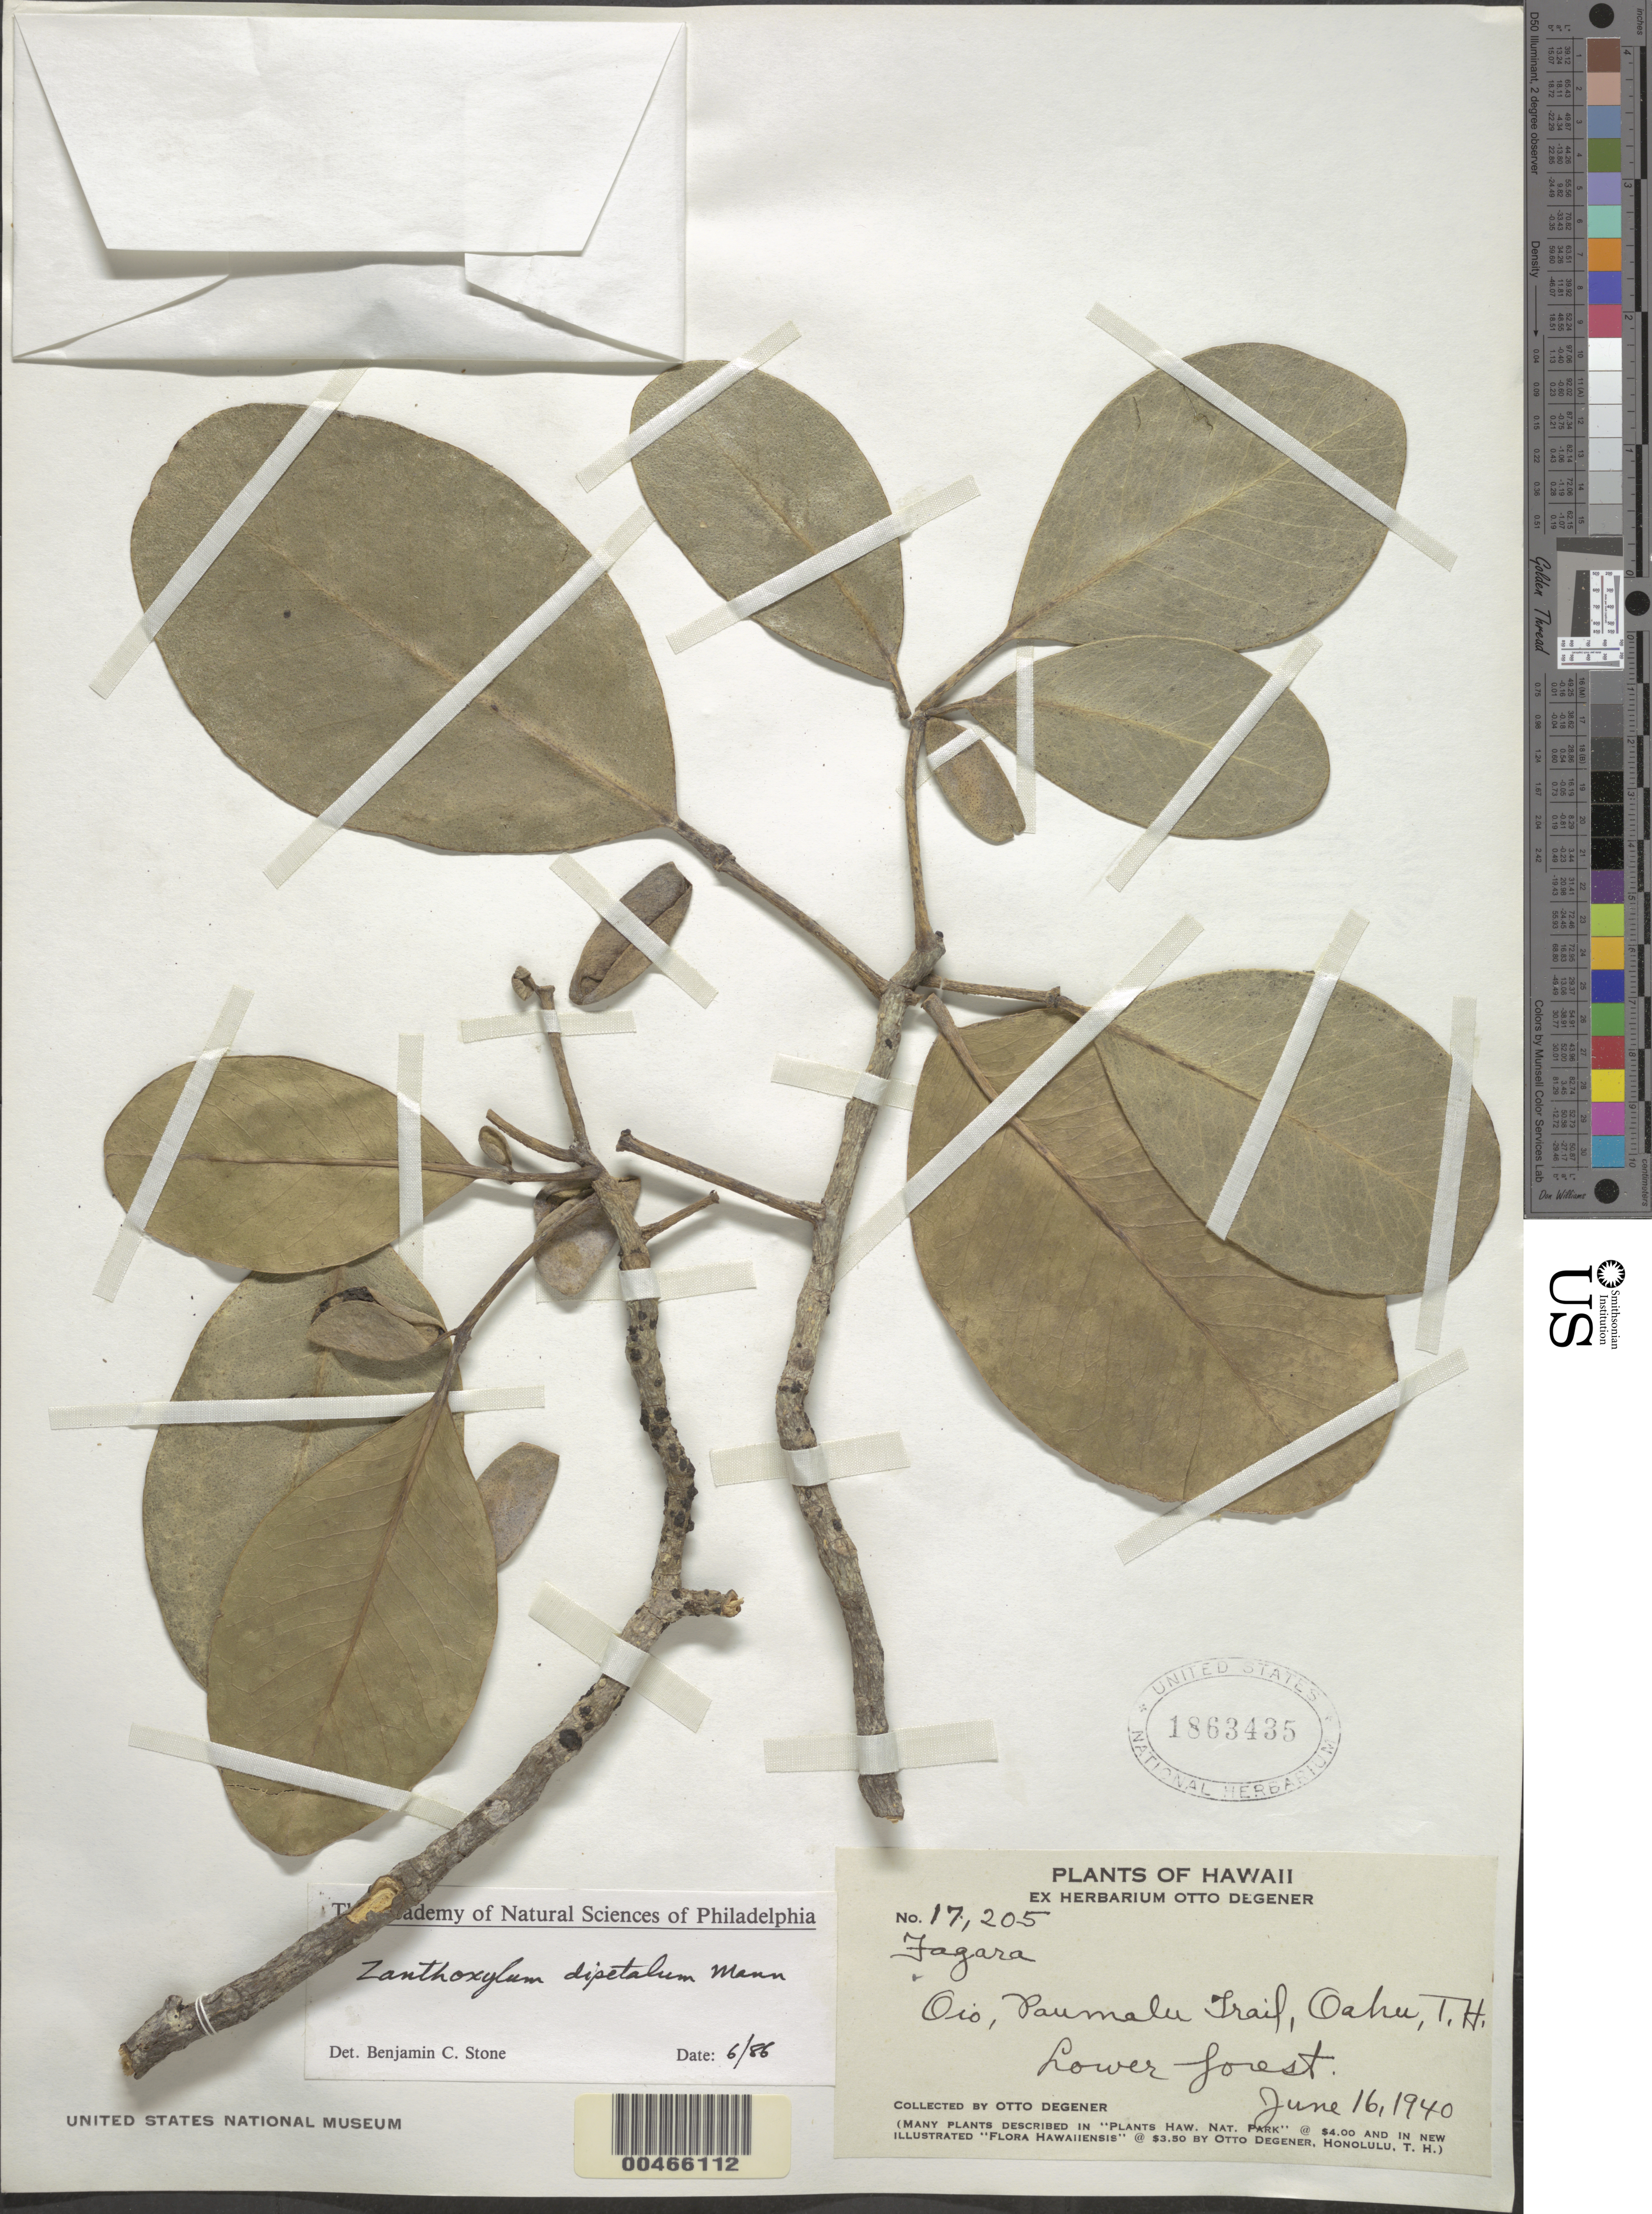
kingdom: Plantae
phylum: Tracheophyta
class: Magnoliopsida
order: Sapindales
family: Rutaceae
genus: Zanthoxylum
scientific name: Zanthoxylum dipetalum var. dipetalum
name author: H. Mann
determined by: Stone, Benjamin C.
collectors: O. Degener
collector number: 17205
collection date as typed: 16 Jun 1940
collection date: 1940-06-16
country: United States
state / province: Hawaii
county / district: Honolulu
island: Oahu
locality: Oio, Paumalu Trail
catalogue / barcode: US 1863435